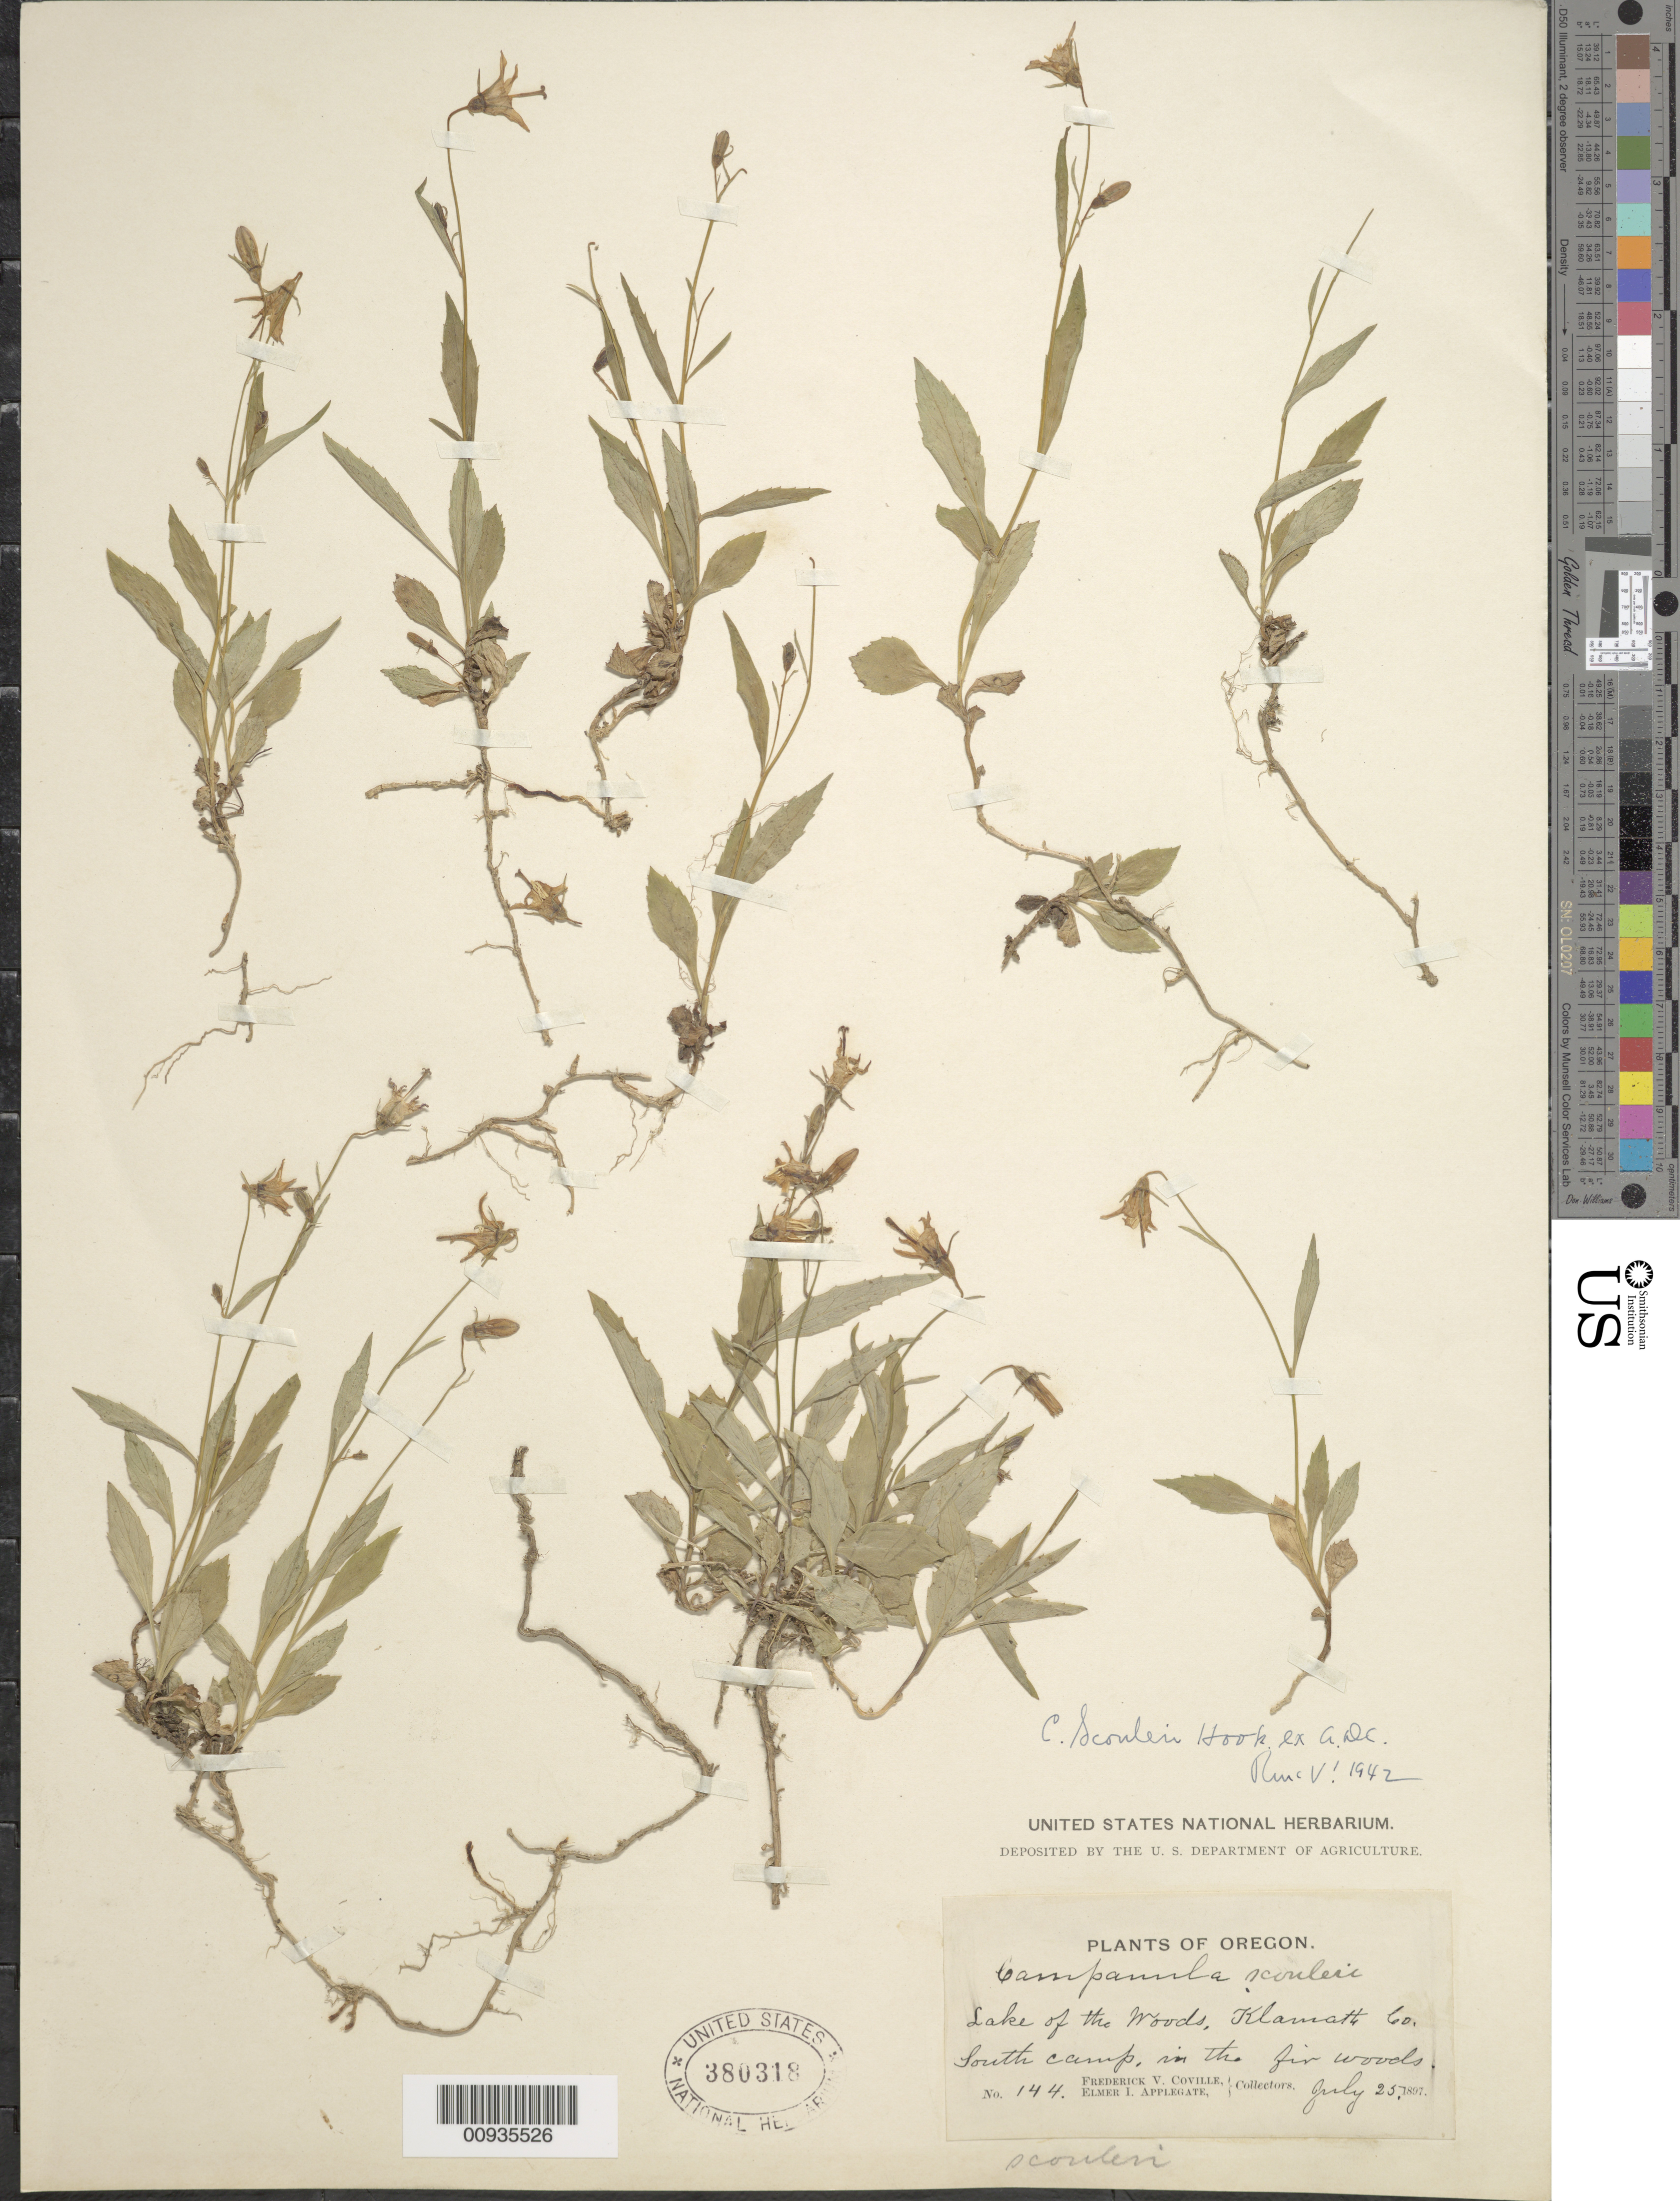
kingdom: Plantae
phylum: Tracheophyta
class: Magnoliopsida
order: Asterales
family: Campanulaceae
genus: Campanula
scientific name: Campanula scouleri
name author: Hook.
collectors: F. V. Coville & E. I. Applegate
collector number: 144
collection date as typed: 25 Jul 1897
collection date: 1897-07-25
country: United States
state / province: Oregon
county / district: Klamath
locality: Lake of the Woods, South Camp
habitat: in the fir woods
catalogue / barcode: US 380318